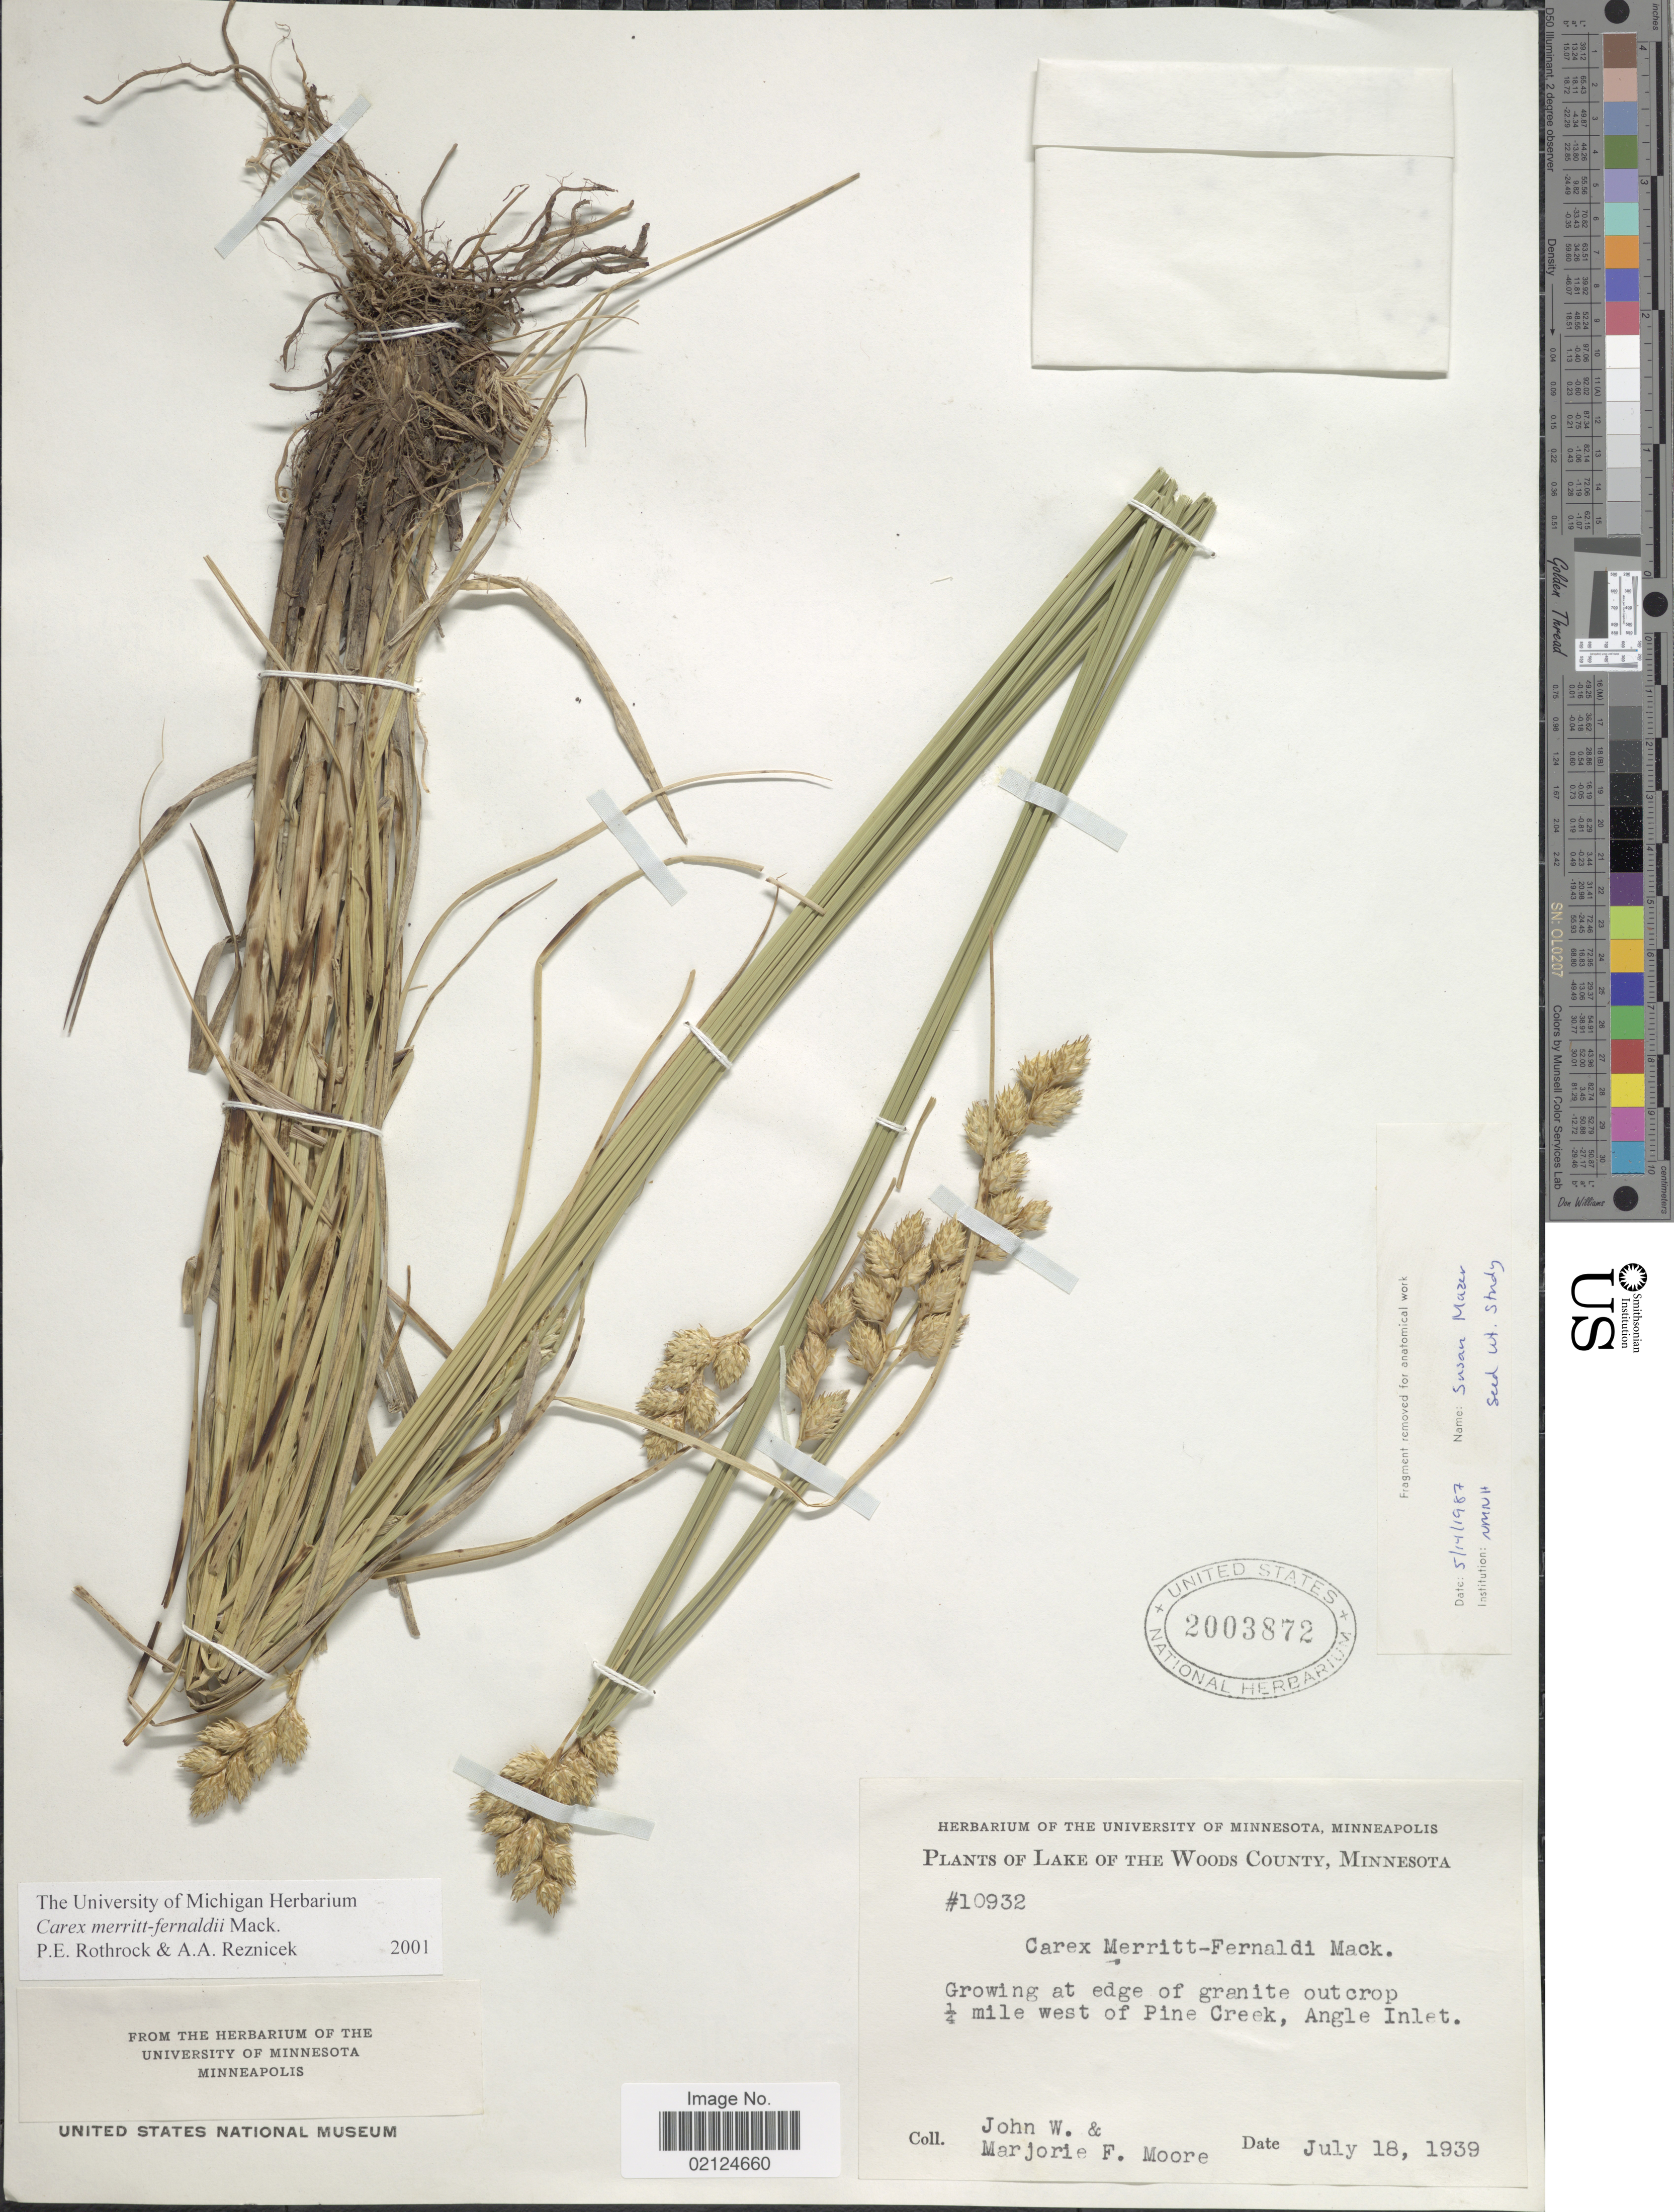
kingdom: Plantae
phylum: Tracheophyta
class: Liliopsida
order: Poales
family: Cyperaceae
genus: Carex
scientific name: Carex merritt-fernaldii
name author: Mack.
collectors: J. Moore & M. F. Moore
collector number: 10932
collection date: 1939-07-18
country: United States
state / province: Minnesota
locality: Lake of the Woods County, Outcrop 1/4 mile west of Pine Creek, Anle Inlet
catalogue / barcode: US 2003872